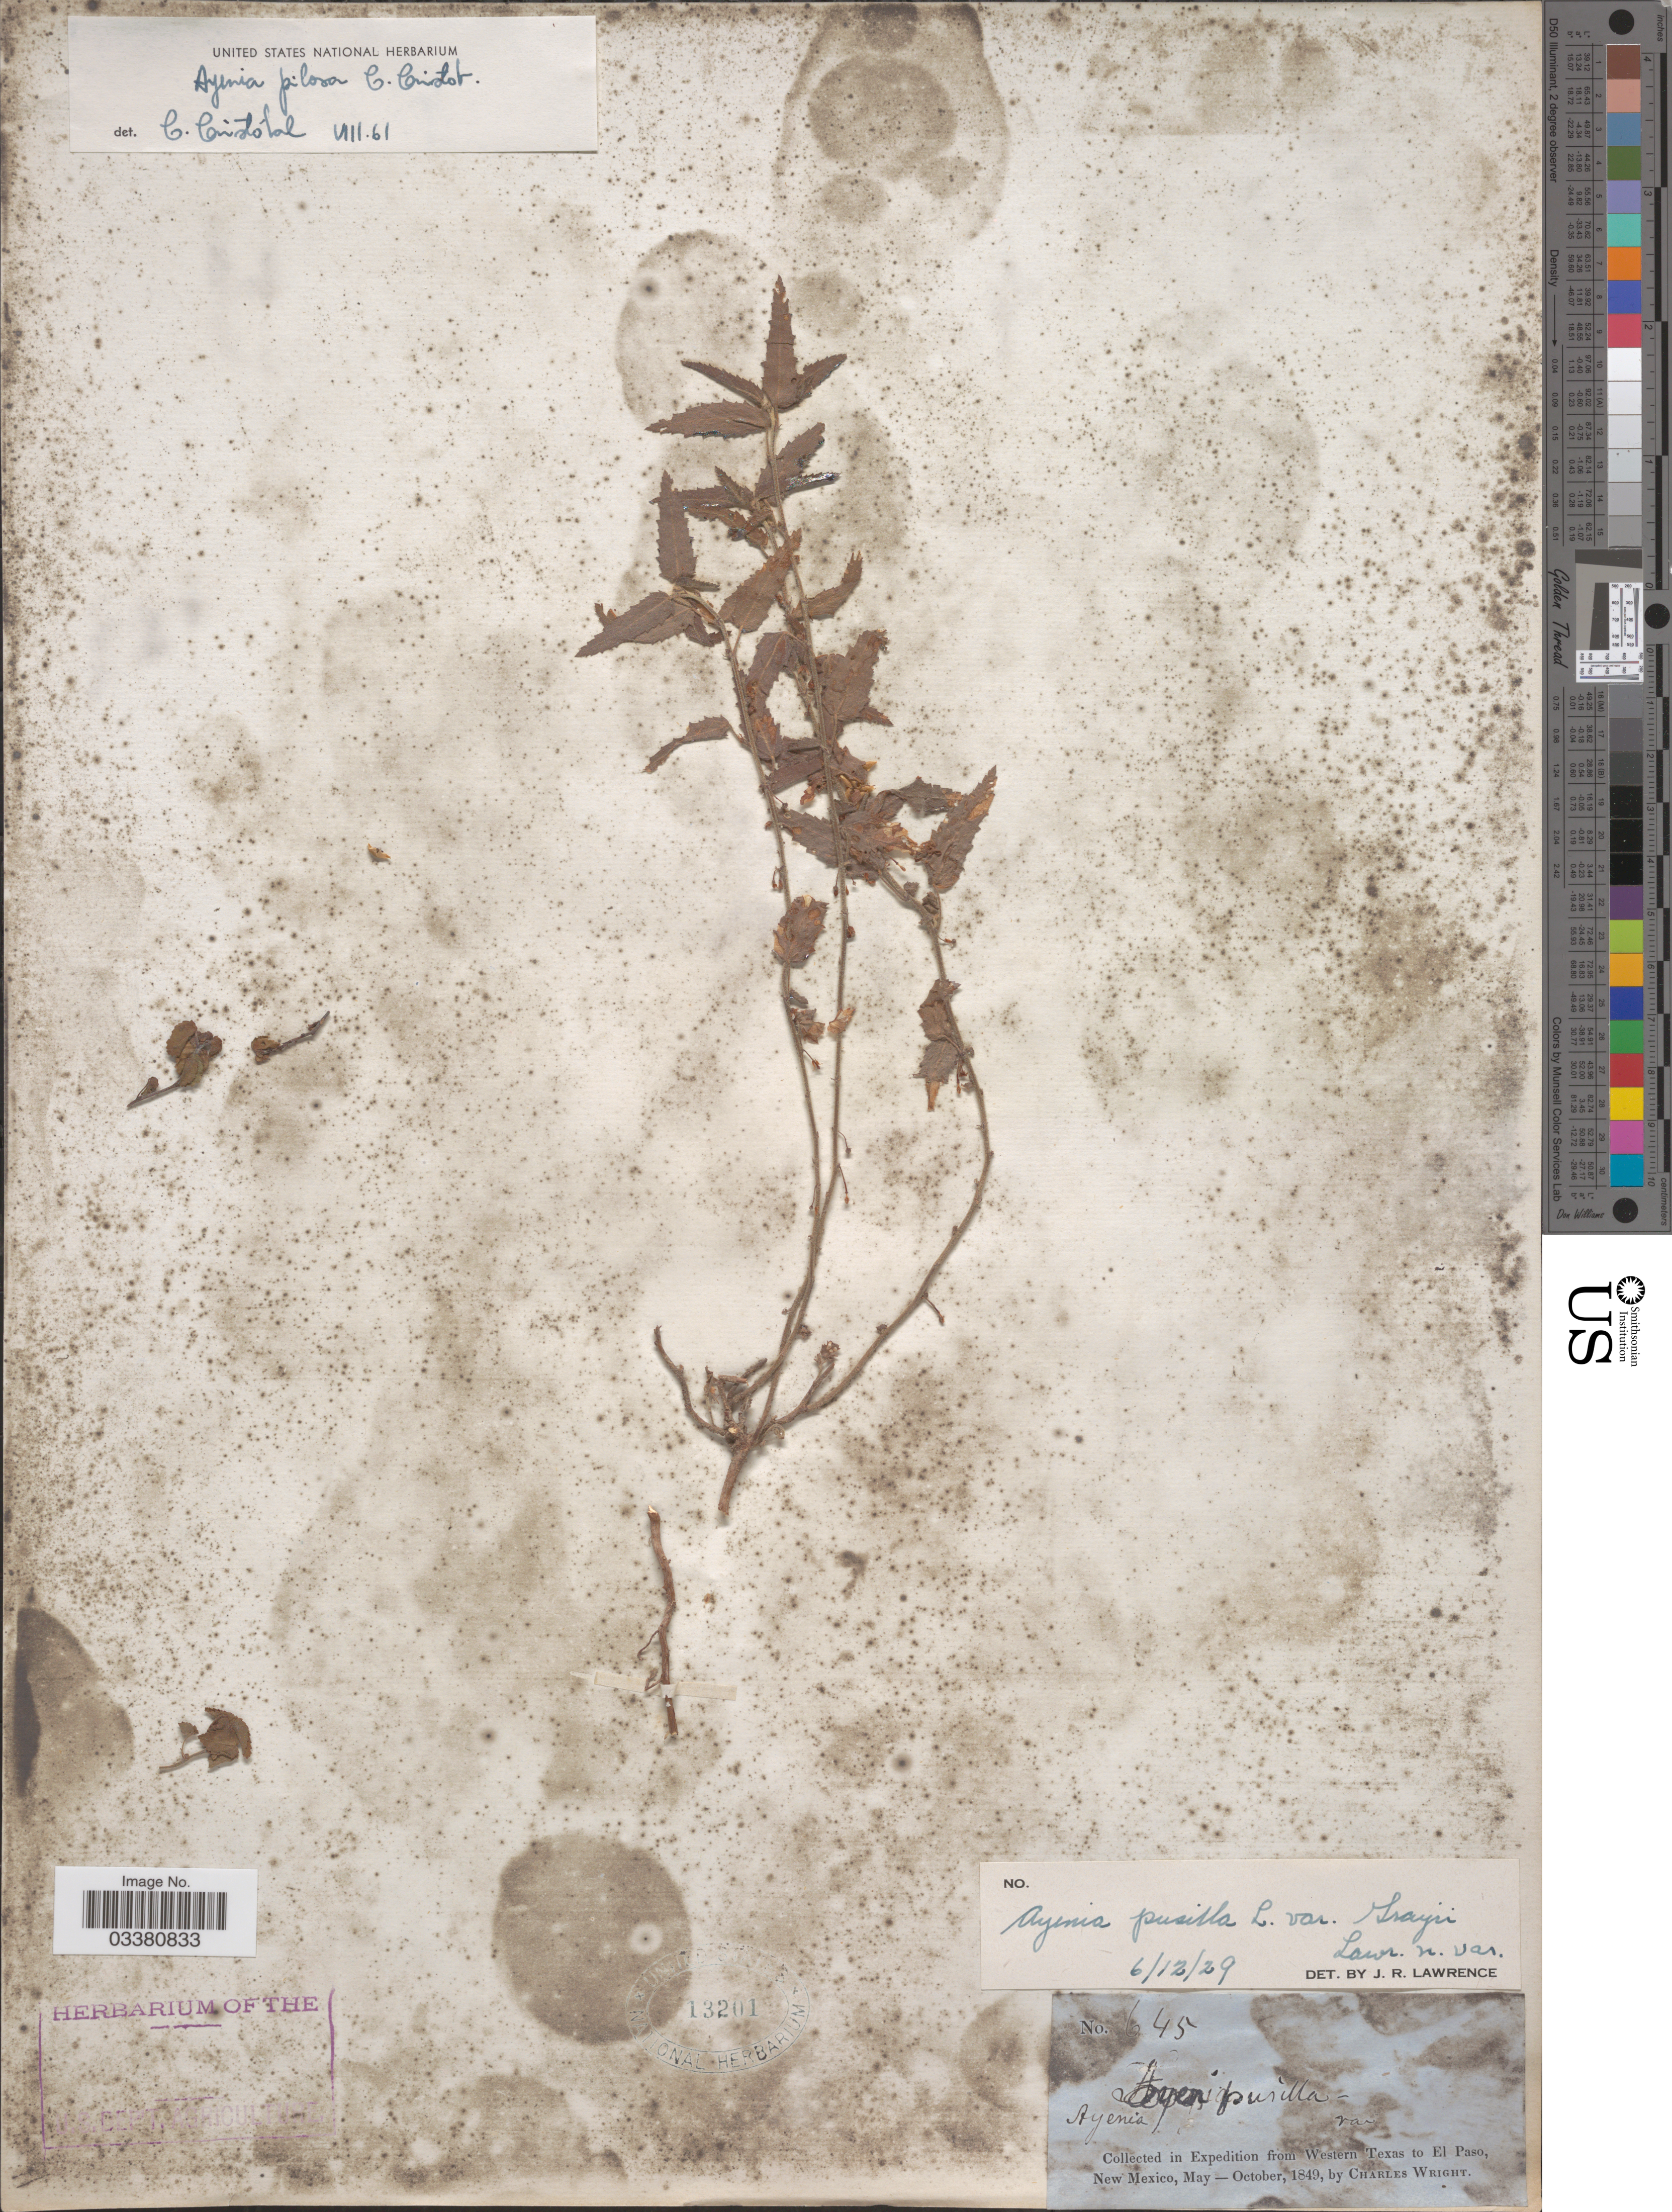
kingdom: Plantae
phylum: Tracheophyta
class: Magnoliopsida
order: Malvales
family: Malvaceae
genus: Ayenia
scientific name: Ayenia pilosa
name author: Cristóbal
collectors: C. Wright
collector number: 645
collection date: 1849-05/1849-10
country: United States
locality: Western Texas to El Paso, New Mexico.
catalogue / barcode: US 13201